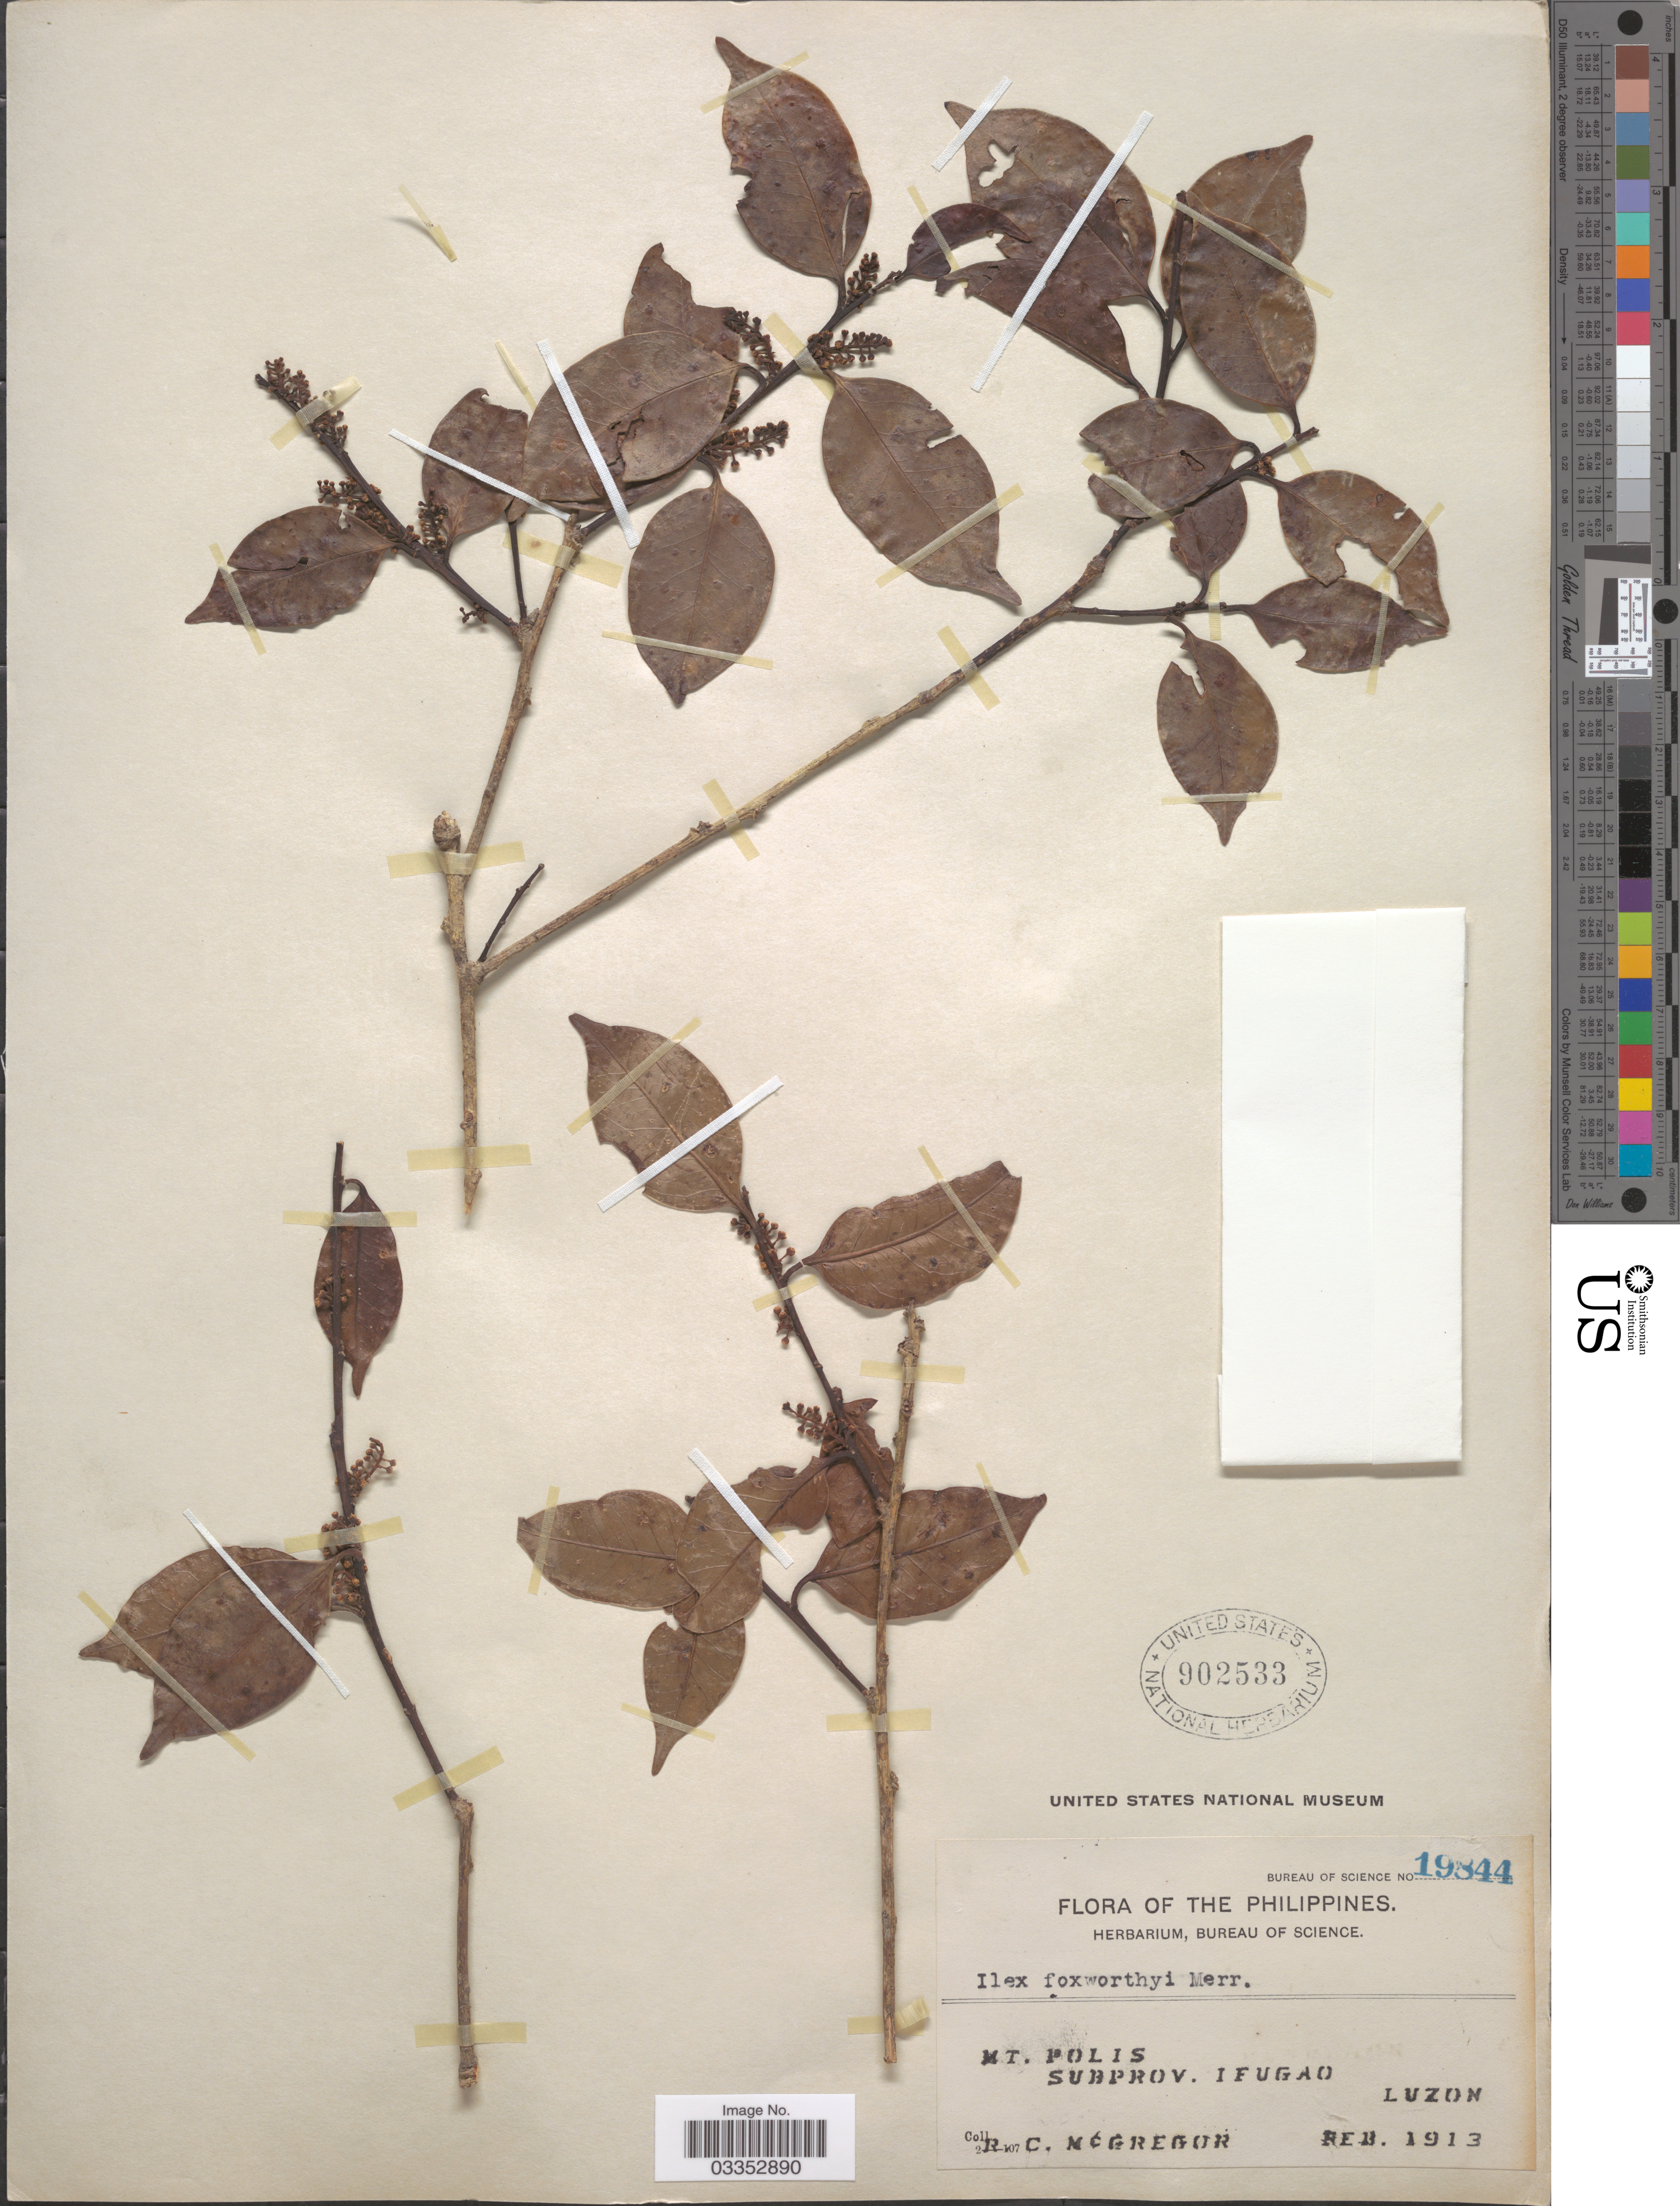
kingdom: Plantae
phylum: Tracheophyta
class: Magnoliopsida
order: Aquifoliales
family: Aquifoliaceae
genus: Ilex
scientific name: Ilex foxworthyi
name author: Merr.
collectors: R. C. McGregor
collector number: Bureau of Science 19844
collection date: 1913-02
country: Philippines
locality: Mt. Polis, Subprov. Ifugao.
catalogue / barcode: US 902533